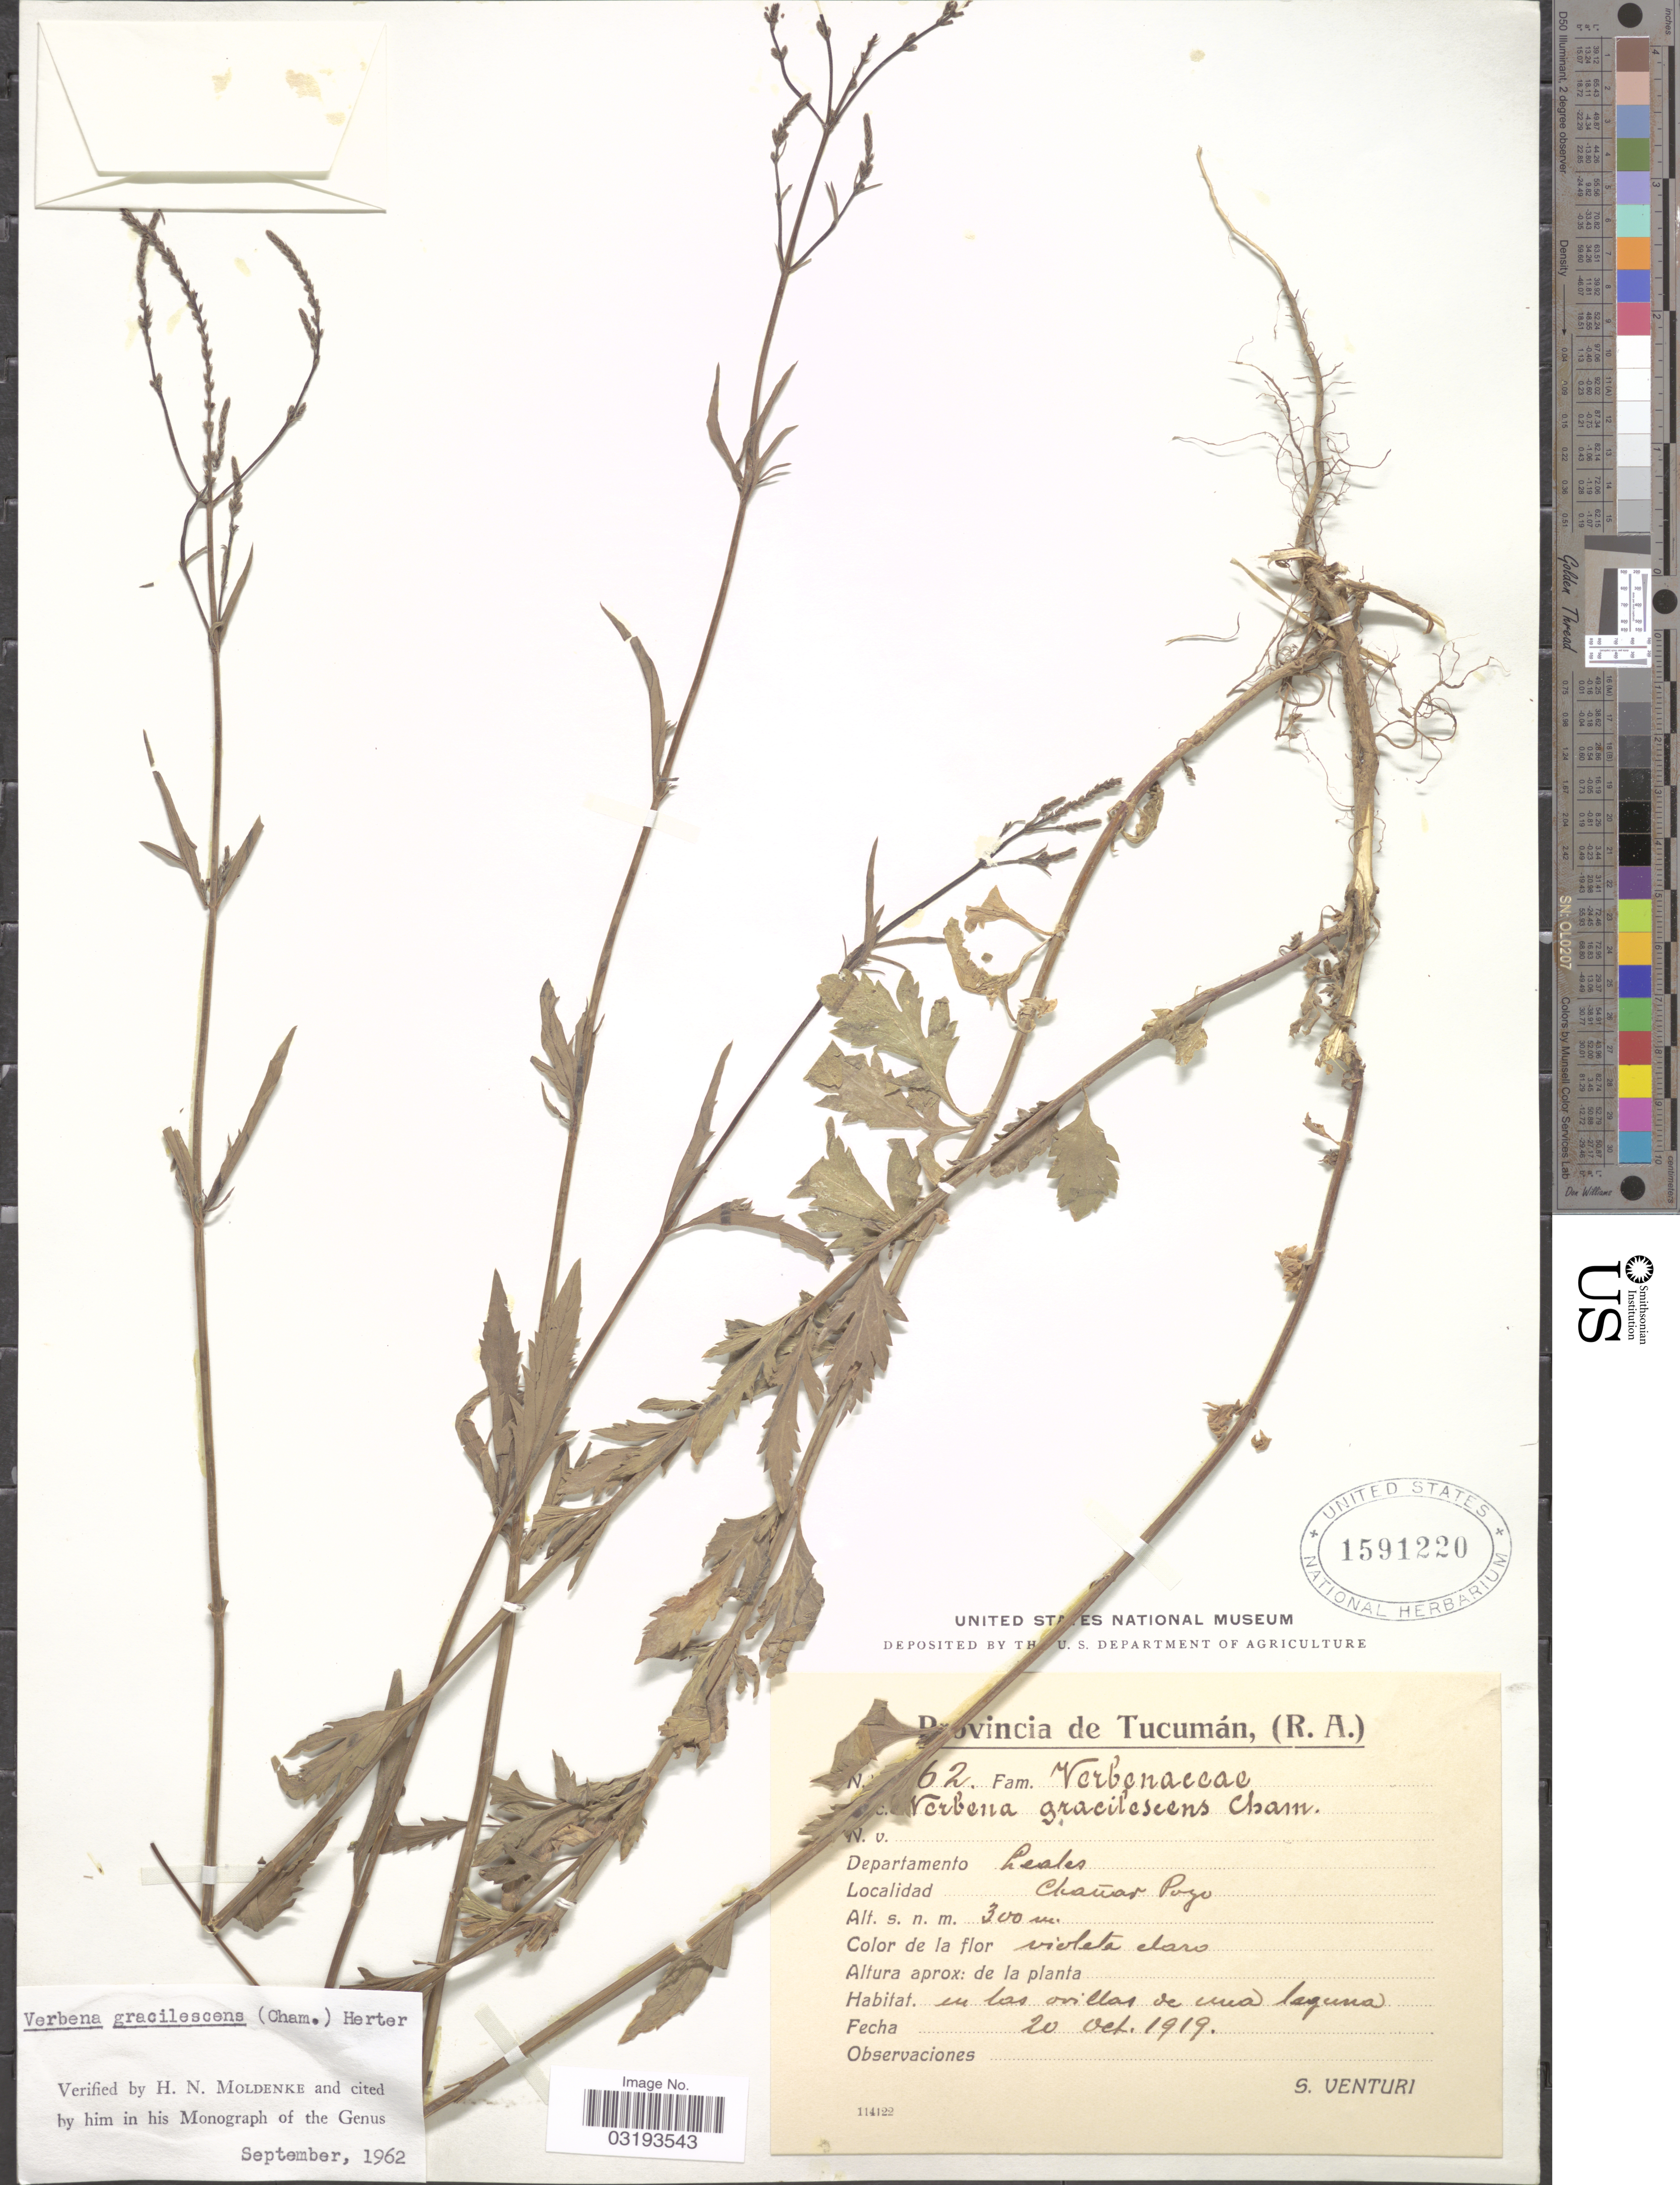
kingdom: Plantae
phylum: Tracheophyta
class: Magnoliopsida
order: Lamiales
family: Verbenaceae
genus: Verbena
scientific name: Verbena gracilescens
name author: (Cham.) Herter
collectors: S. Venturi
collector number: !62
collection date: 1919-10-20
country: Argentina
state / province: Tucuman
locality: Departamento Leales. Chañar Pozo.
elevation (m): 300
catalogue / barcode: US 1591220